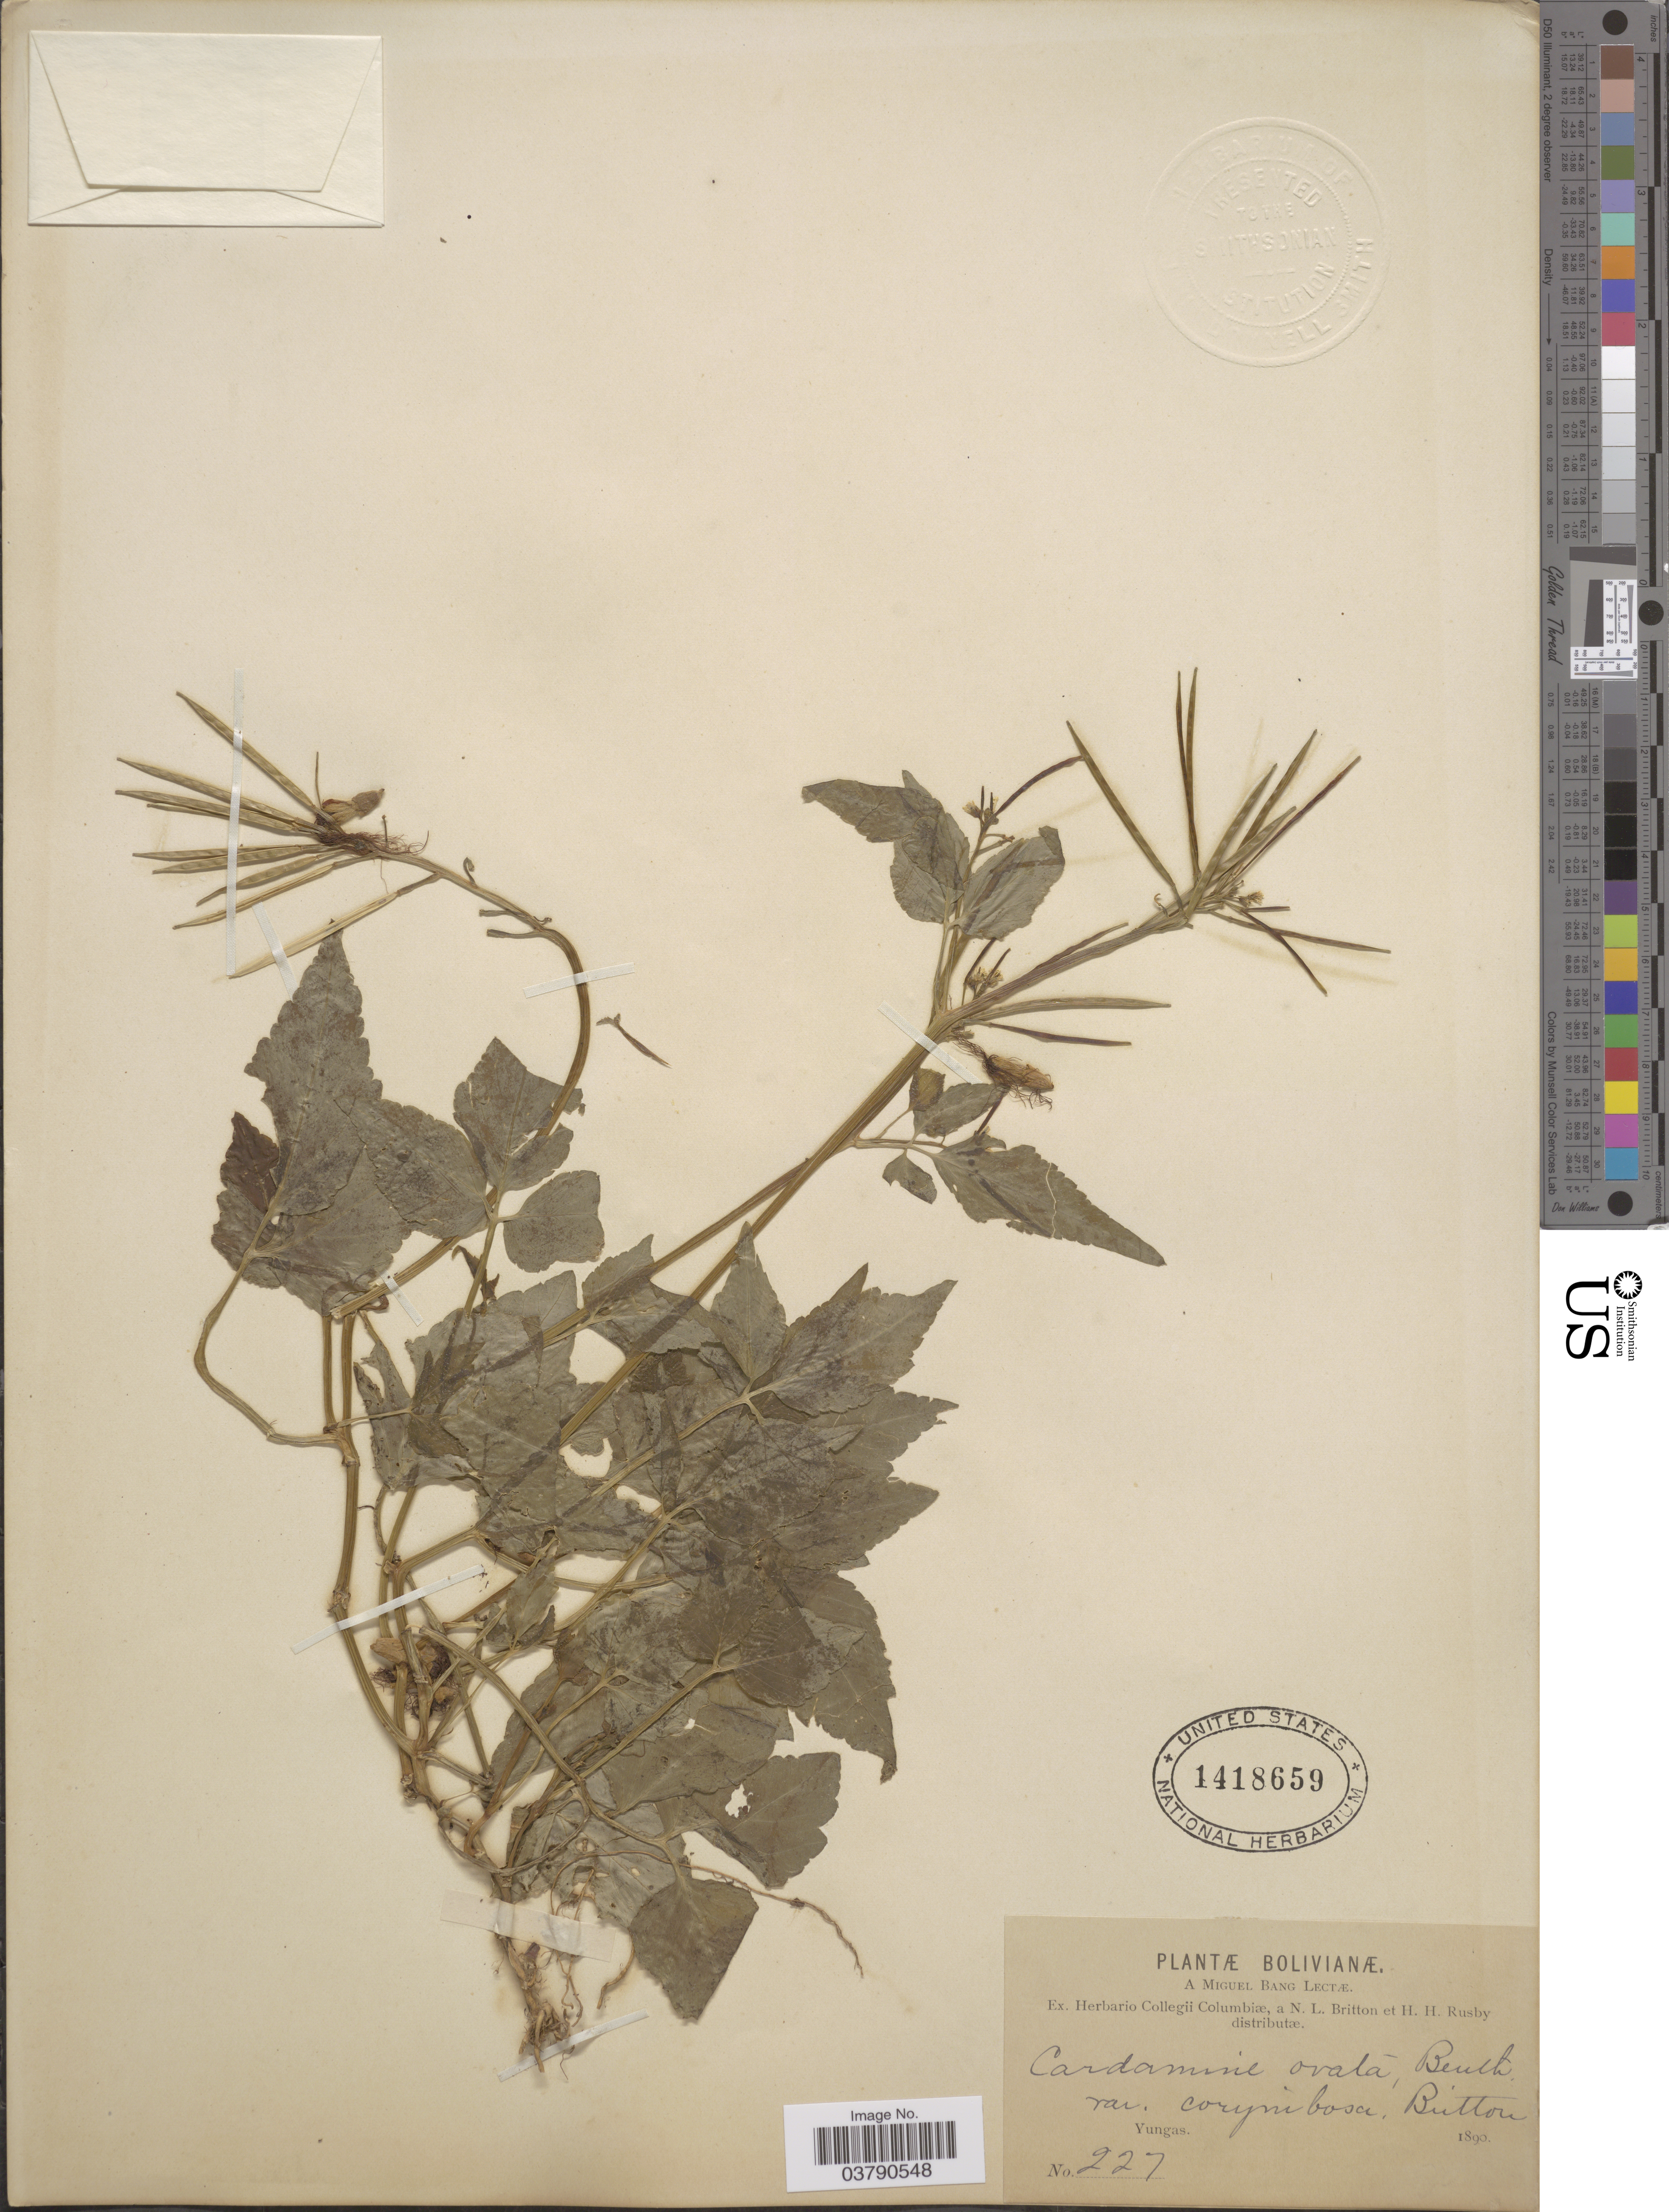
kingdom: Plantae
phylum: Tracheophyta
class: Magnoliopsida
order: Brassicales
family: Brassicaceae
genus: Cardamine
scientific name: Cardamine ovata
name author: Benth.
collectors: M. Bang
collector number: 227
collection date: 1890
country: Bolivia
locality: Yungas.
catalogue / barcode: US 1418659